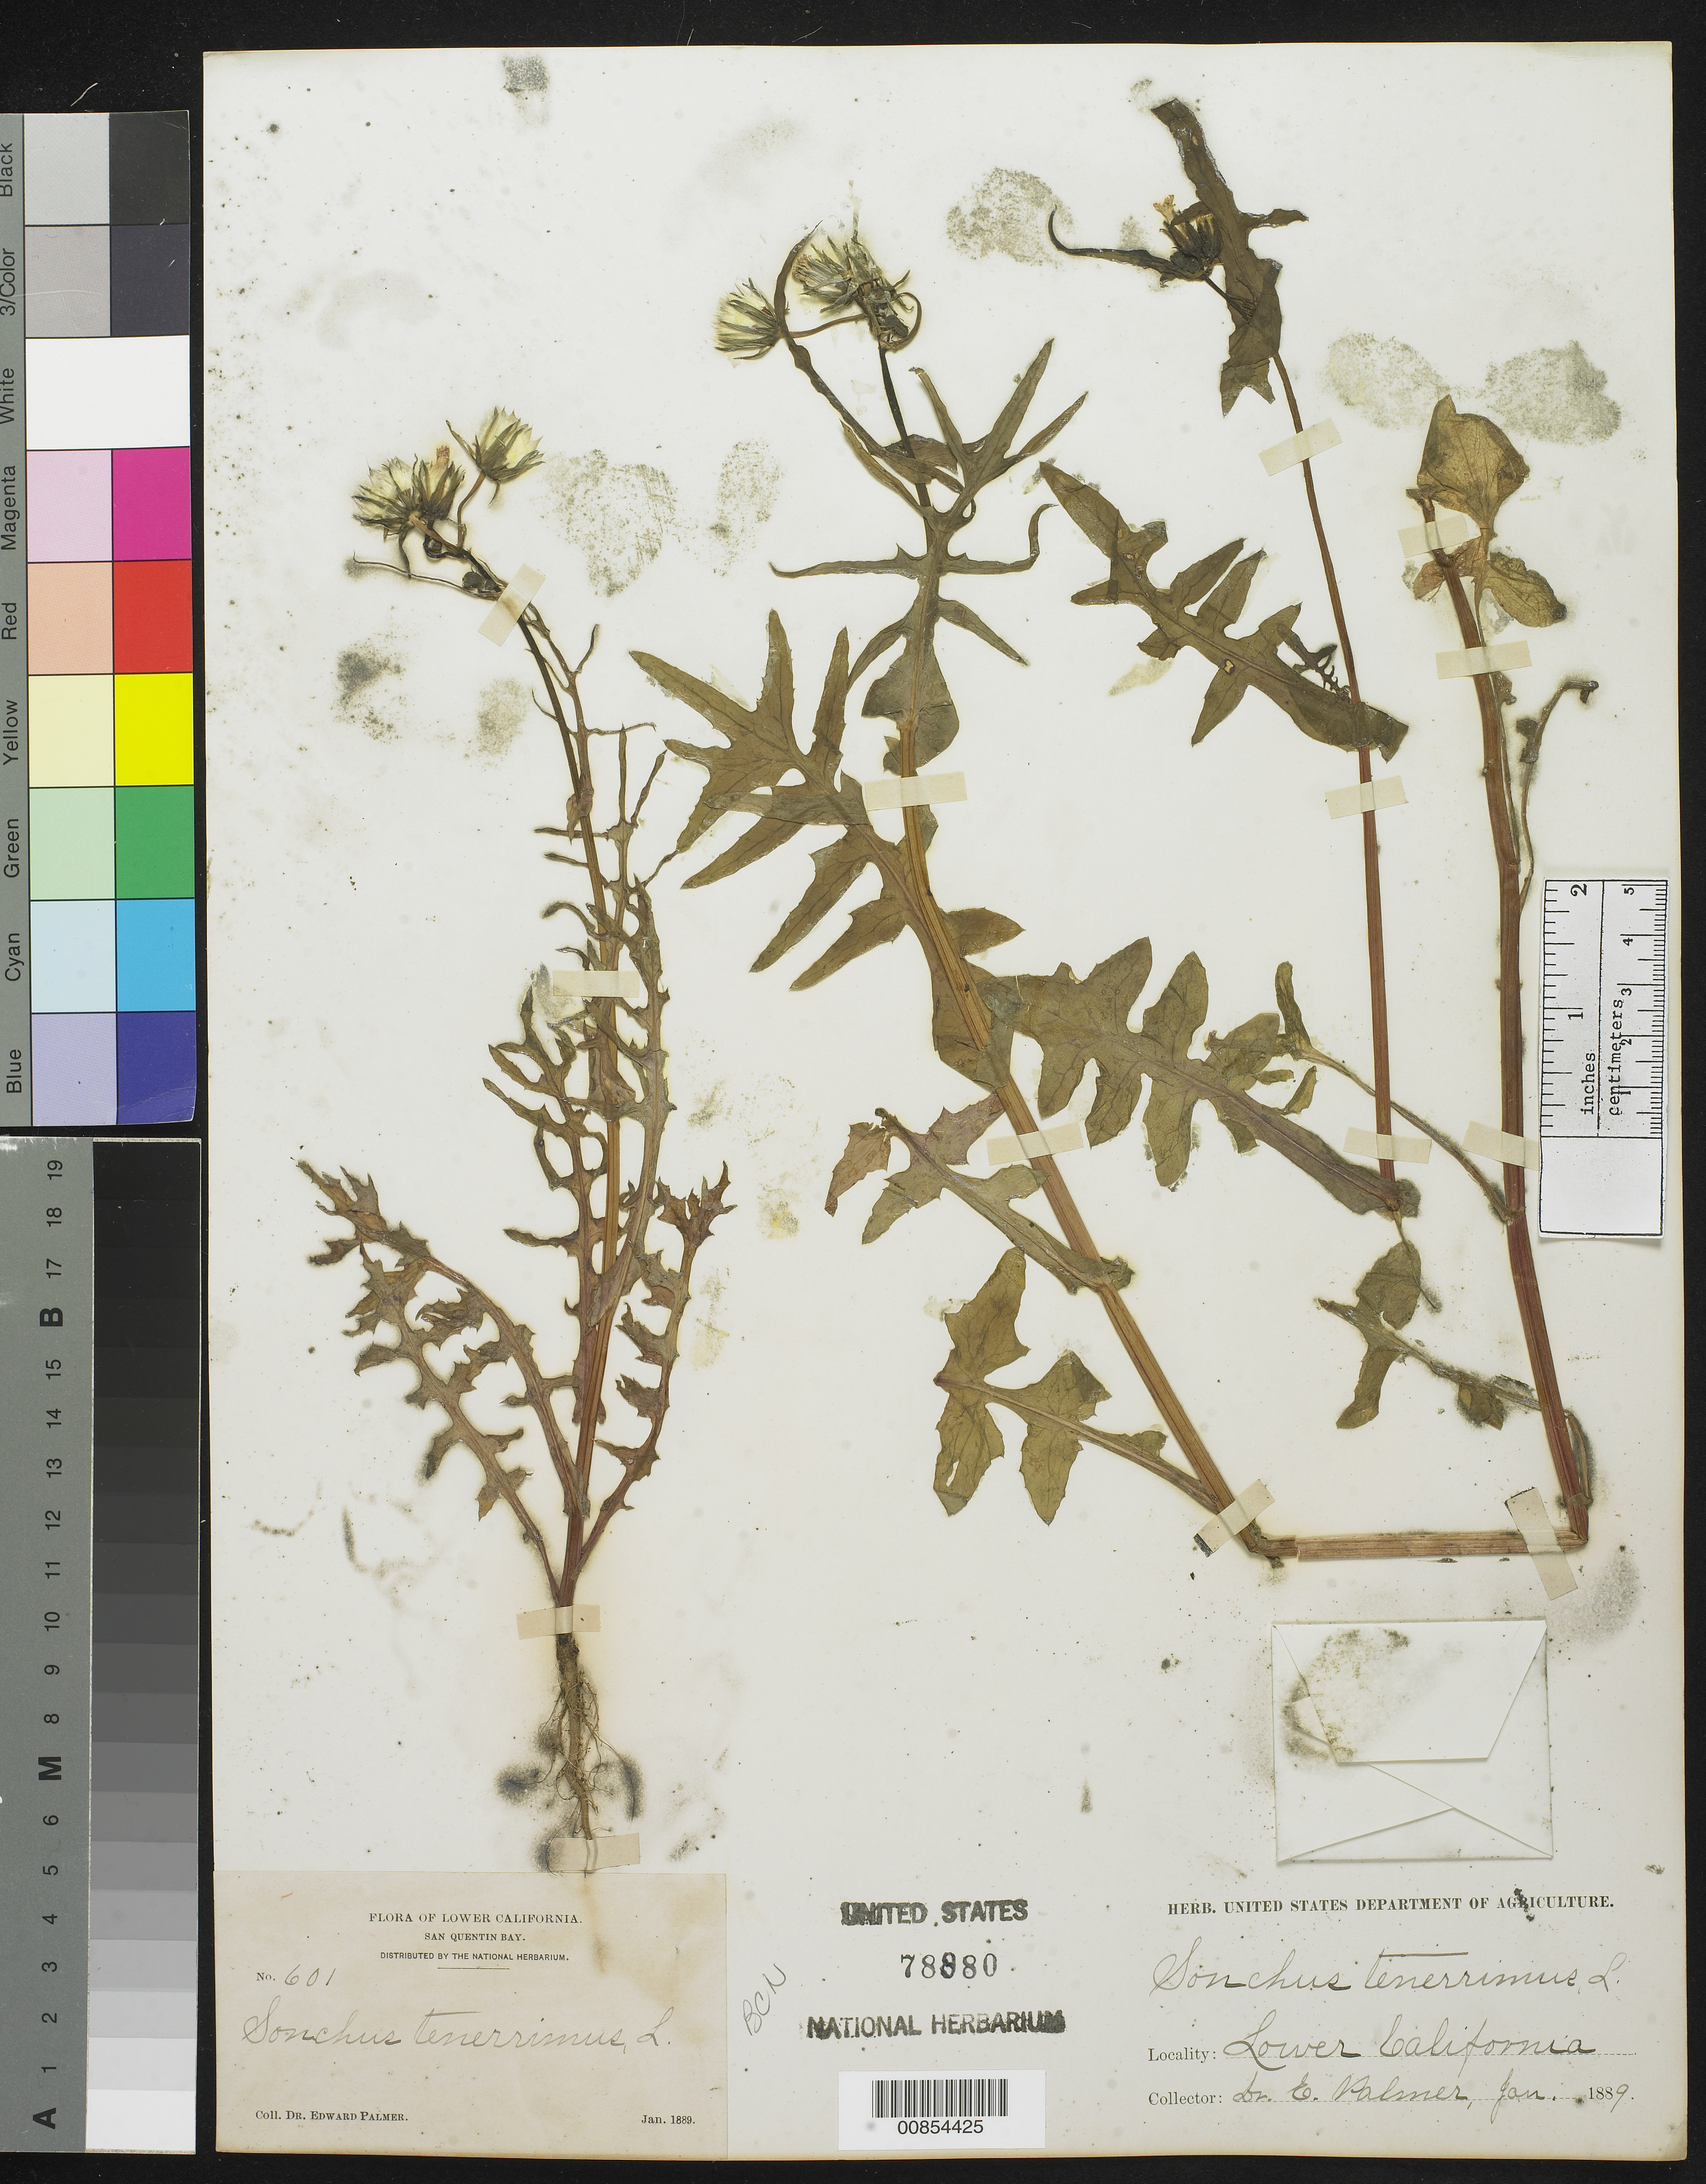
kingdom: Plantae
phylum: Tracheophyta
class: Magnoliopsida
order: Asterales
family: Asteraceae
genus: Sonchus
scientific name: Sonchus tenerrimus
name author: L.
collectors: E. Palmer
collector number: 601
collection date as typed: Jan 1889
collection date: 1889-01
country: Mexico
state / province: Baja California Norte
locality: San Quentin Bay, Baja California.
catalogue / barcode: US 78880